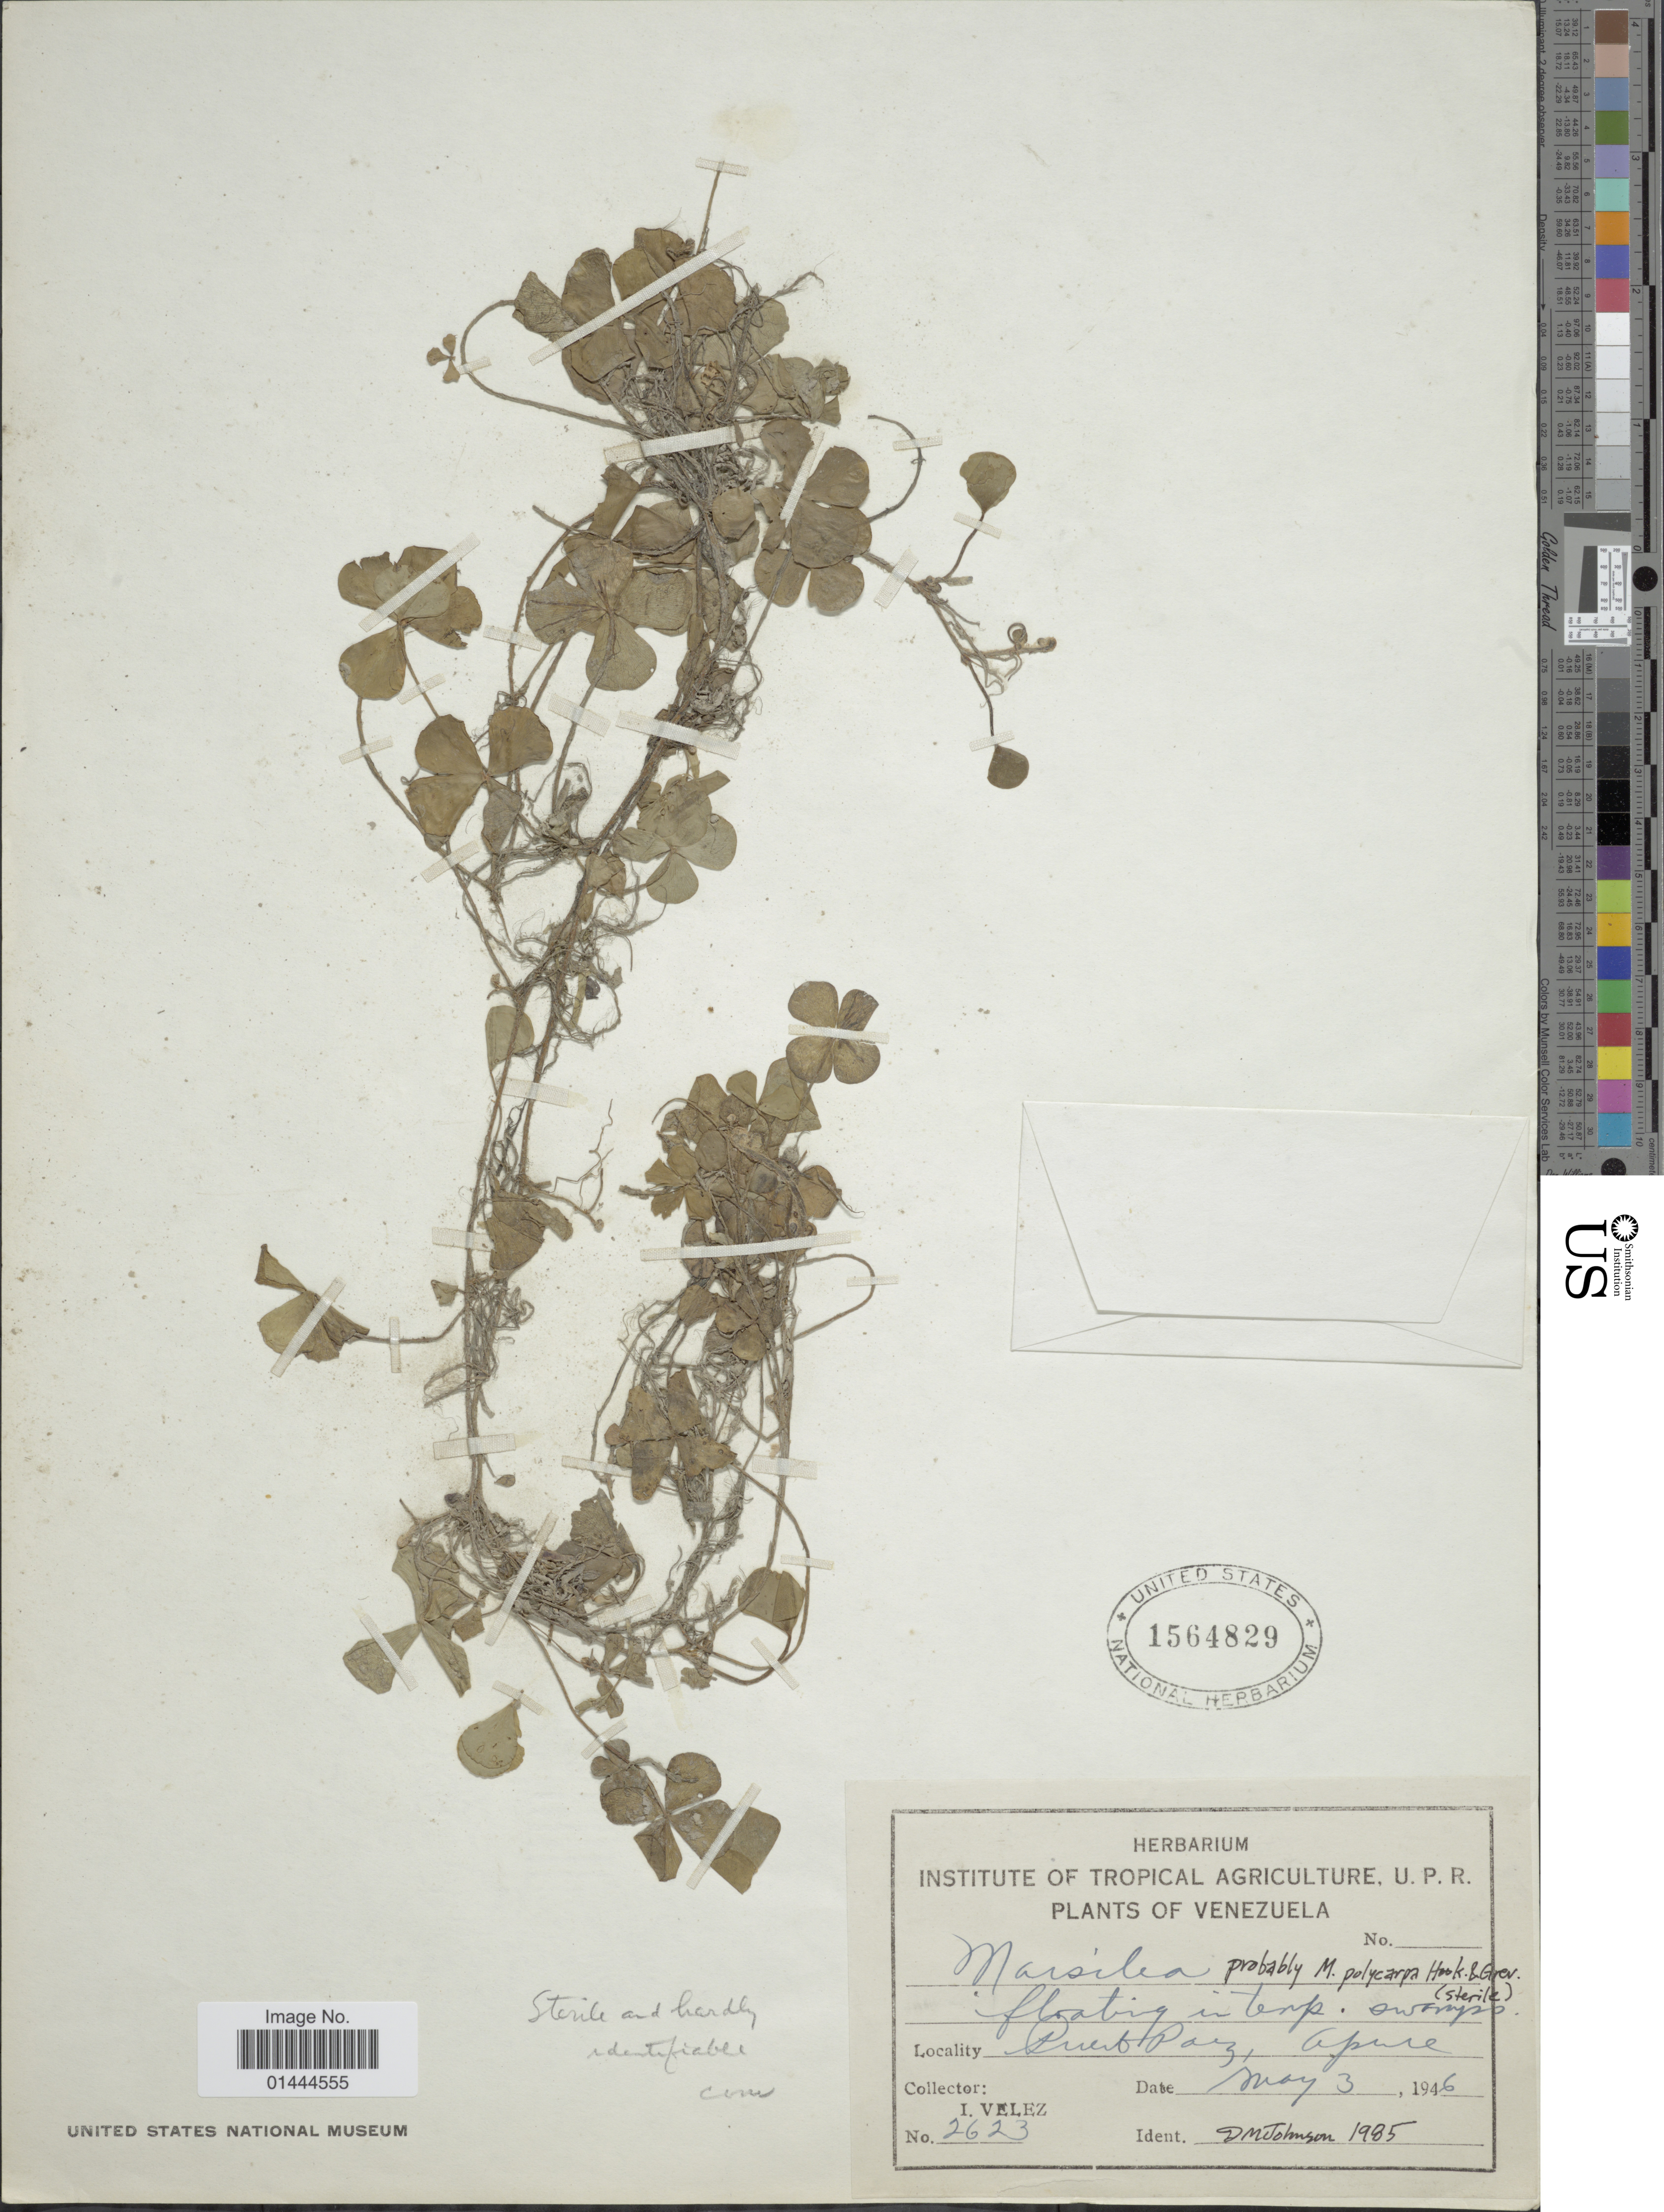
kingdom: Plantae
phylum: Tracheophyta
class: Polypodiopsida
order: Salviniales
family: Marsileaceae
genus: Marsilea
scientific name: Marsilea polycarpa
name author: Hook. & Grev.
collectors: I. Vélez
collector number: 2623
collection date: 1946-05-03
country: Venezuela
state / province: Apure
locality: Puerto Paez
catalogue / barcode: US 1564829